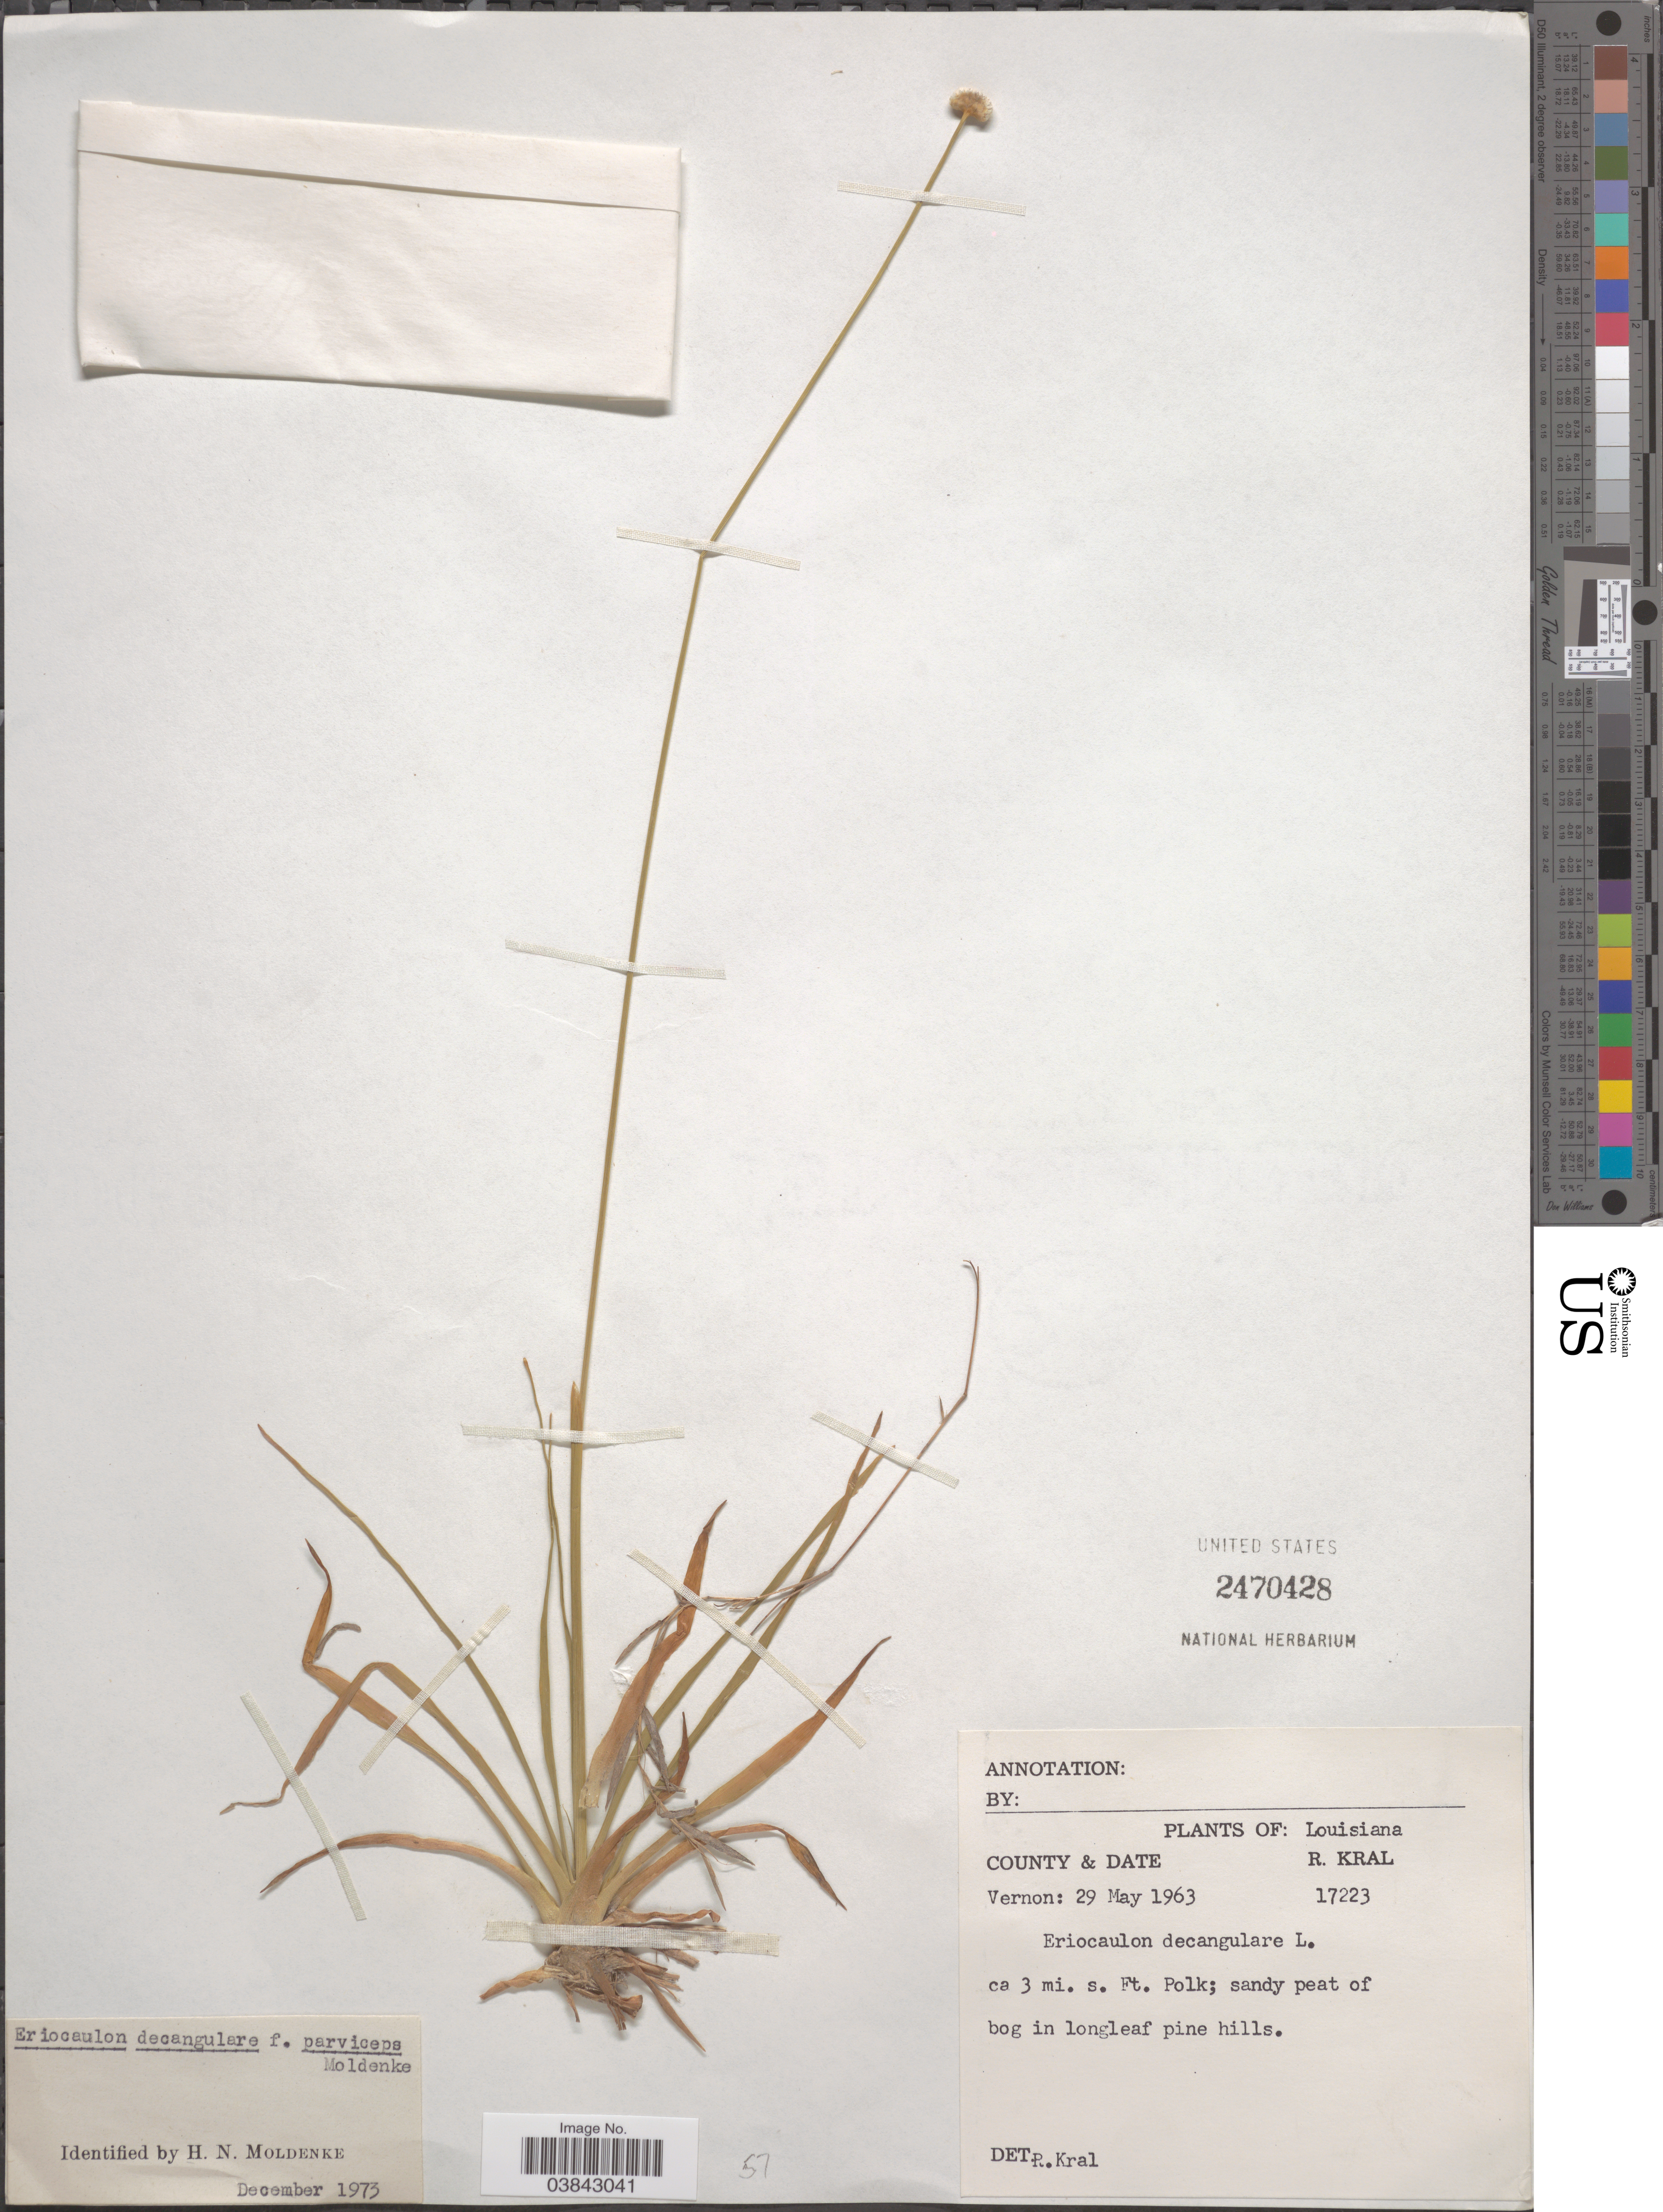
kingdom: Plantae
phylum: Tracheophyta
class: Liliopsida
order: Poales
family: Eriocaulaceae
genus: Eriocaulon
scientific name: Eriocaulon decangulare f. parviceps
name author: Moldenke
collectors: R. Kral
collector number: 17223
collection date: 1963-05-29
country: United States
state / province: Louisiana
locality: Vernon. Ca 3 mi. s. Ft. Polk; sandy peat of bog in longleaf pine hills.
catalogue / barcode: US 2470428